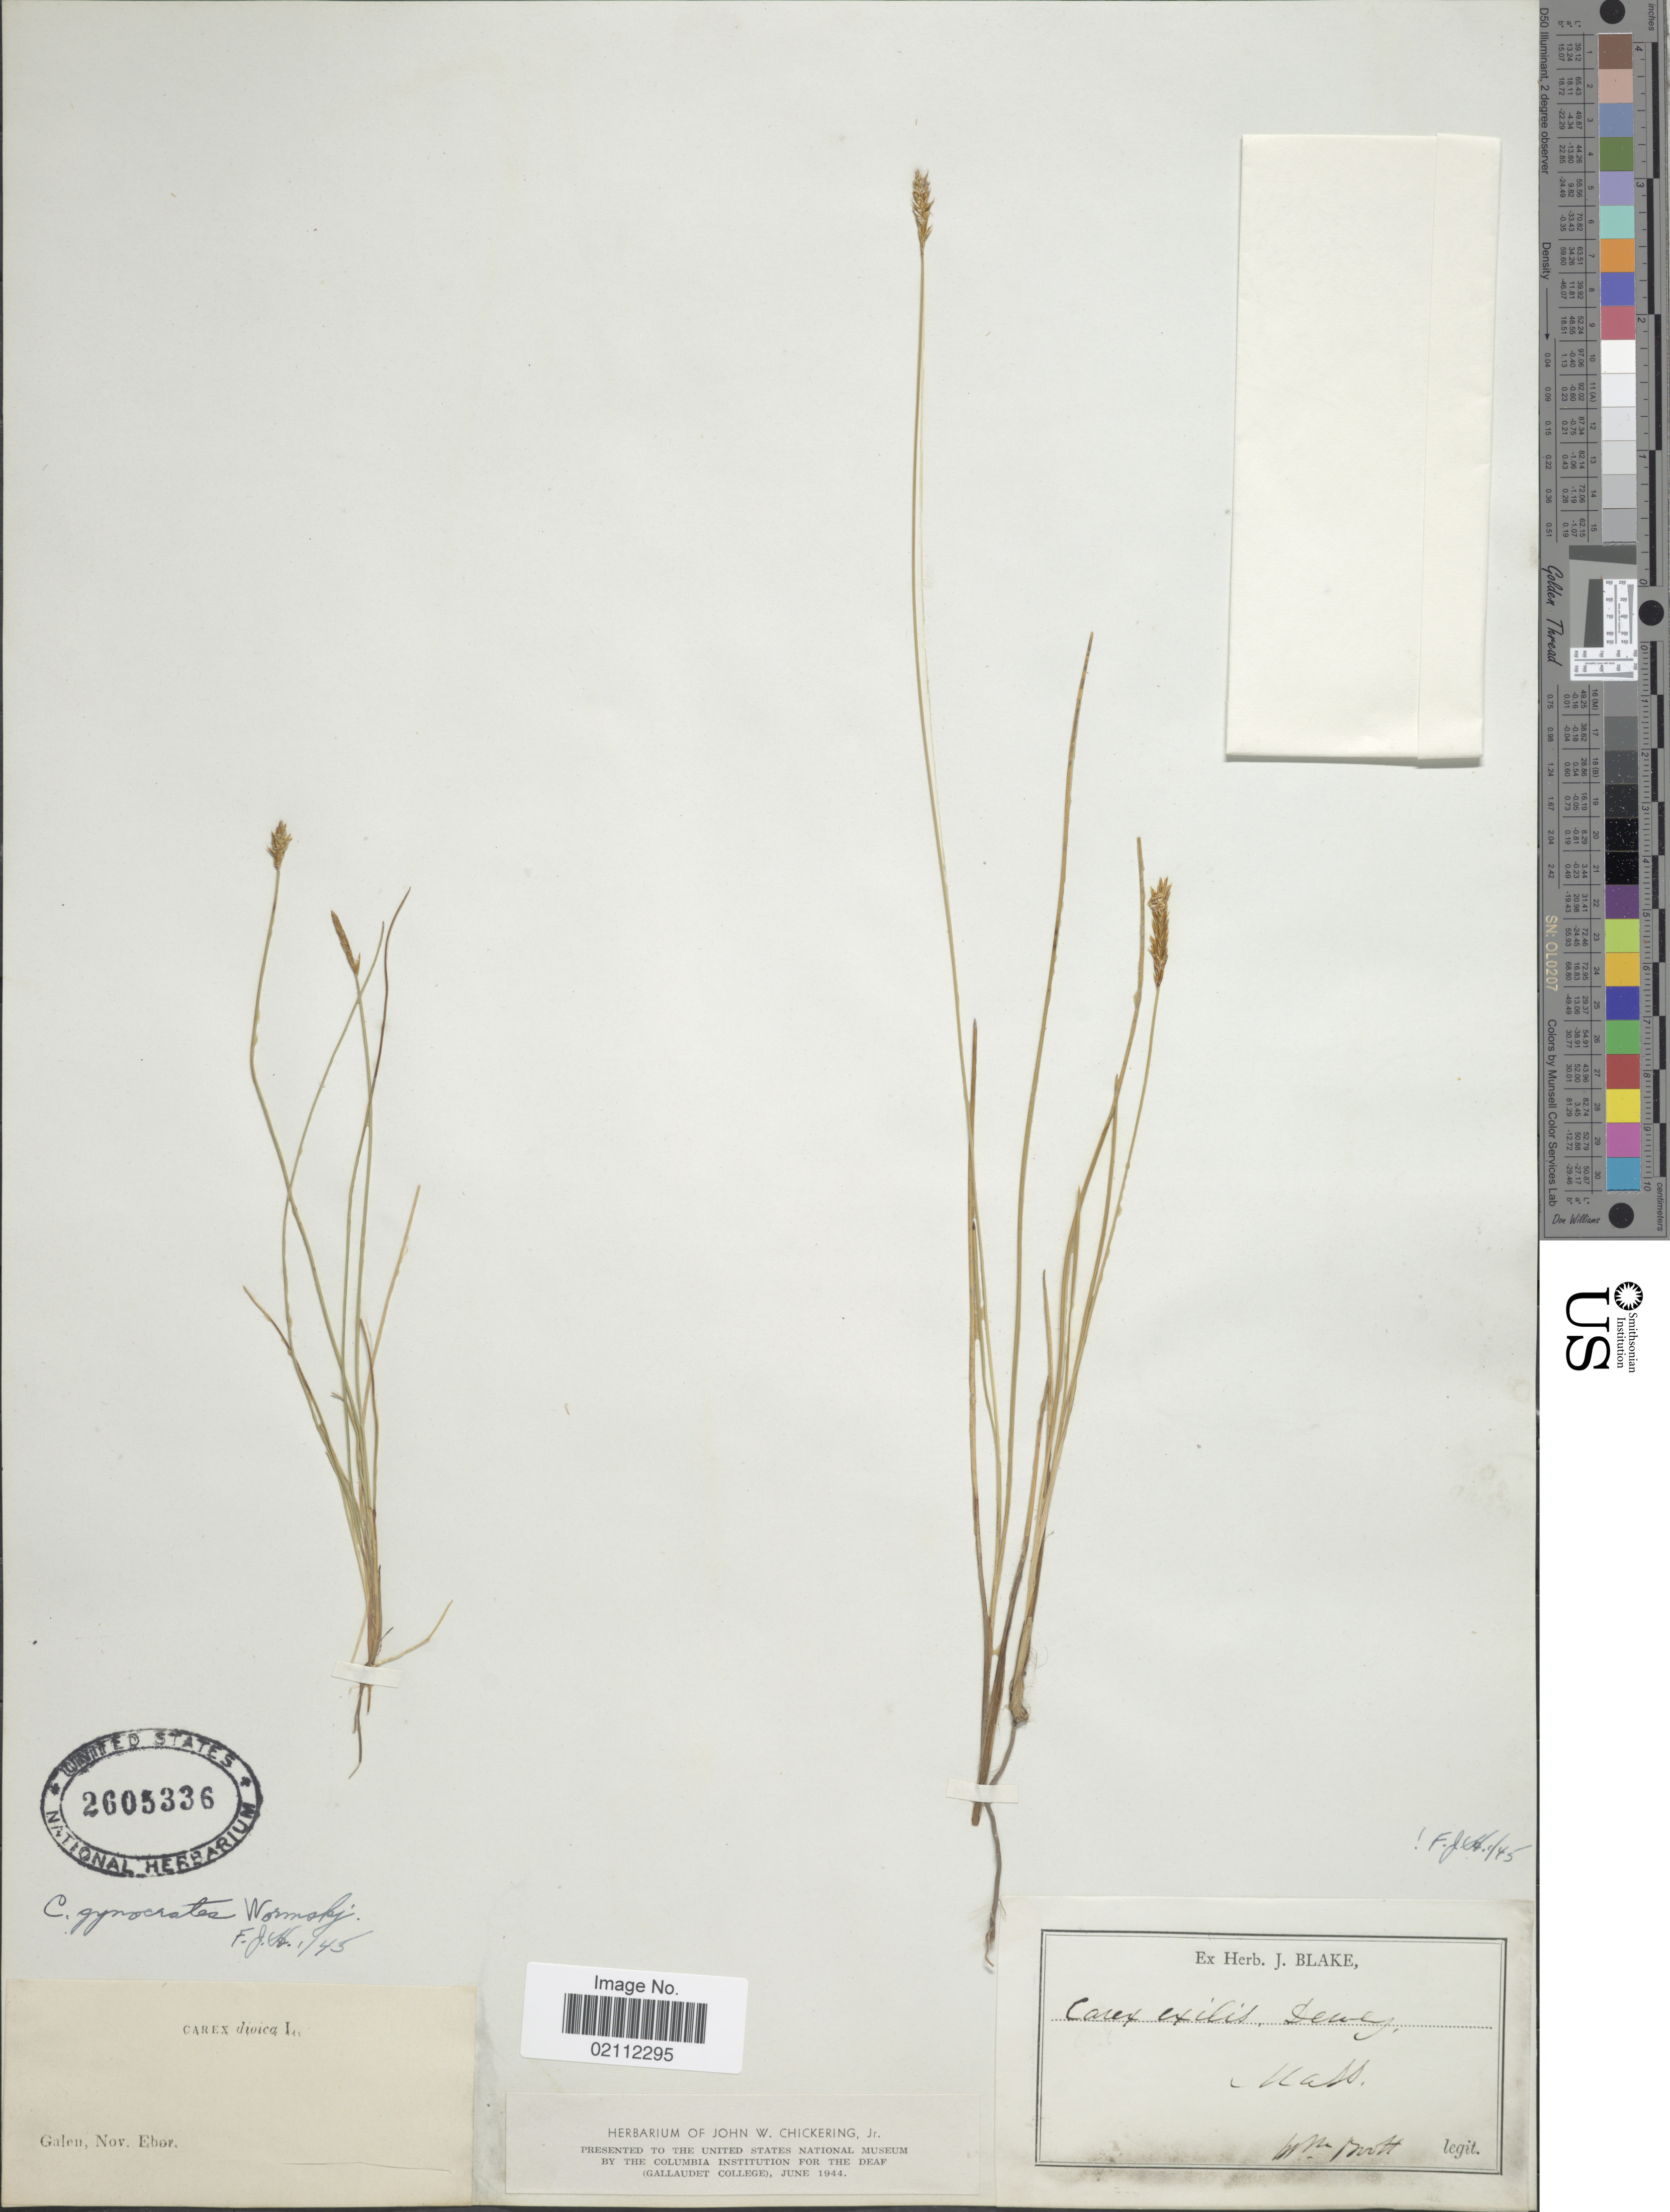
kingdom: Plantae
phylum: Tracheophyta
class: Liliopsida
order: Poales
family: Cyperaceae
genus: Carex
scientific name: Carex nardina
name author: (Hornem.) Fr.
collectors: W. Boott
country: United States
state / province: Massachusetts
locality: Galen, Nov. Ebor [unsure placement]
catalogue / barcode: US 2605336